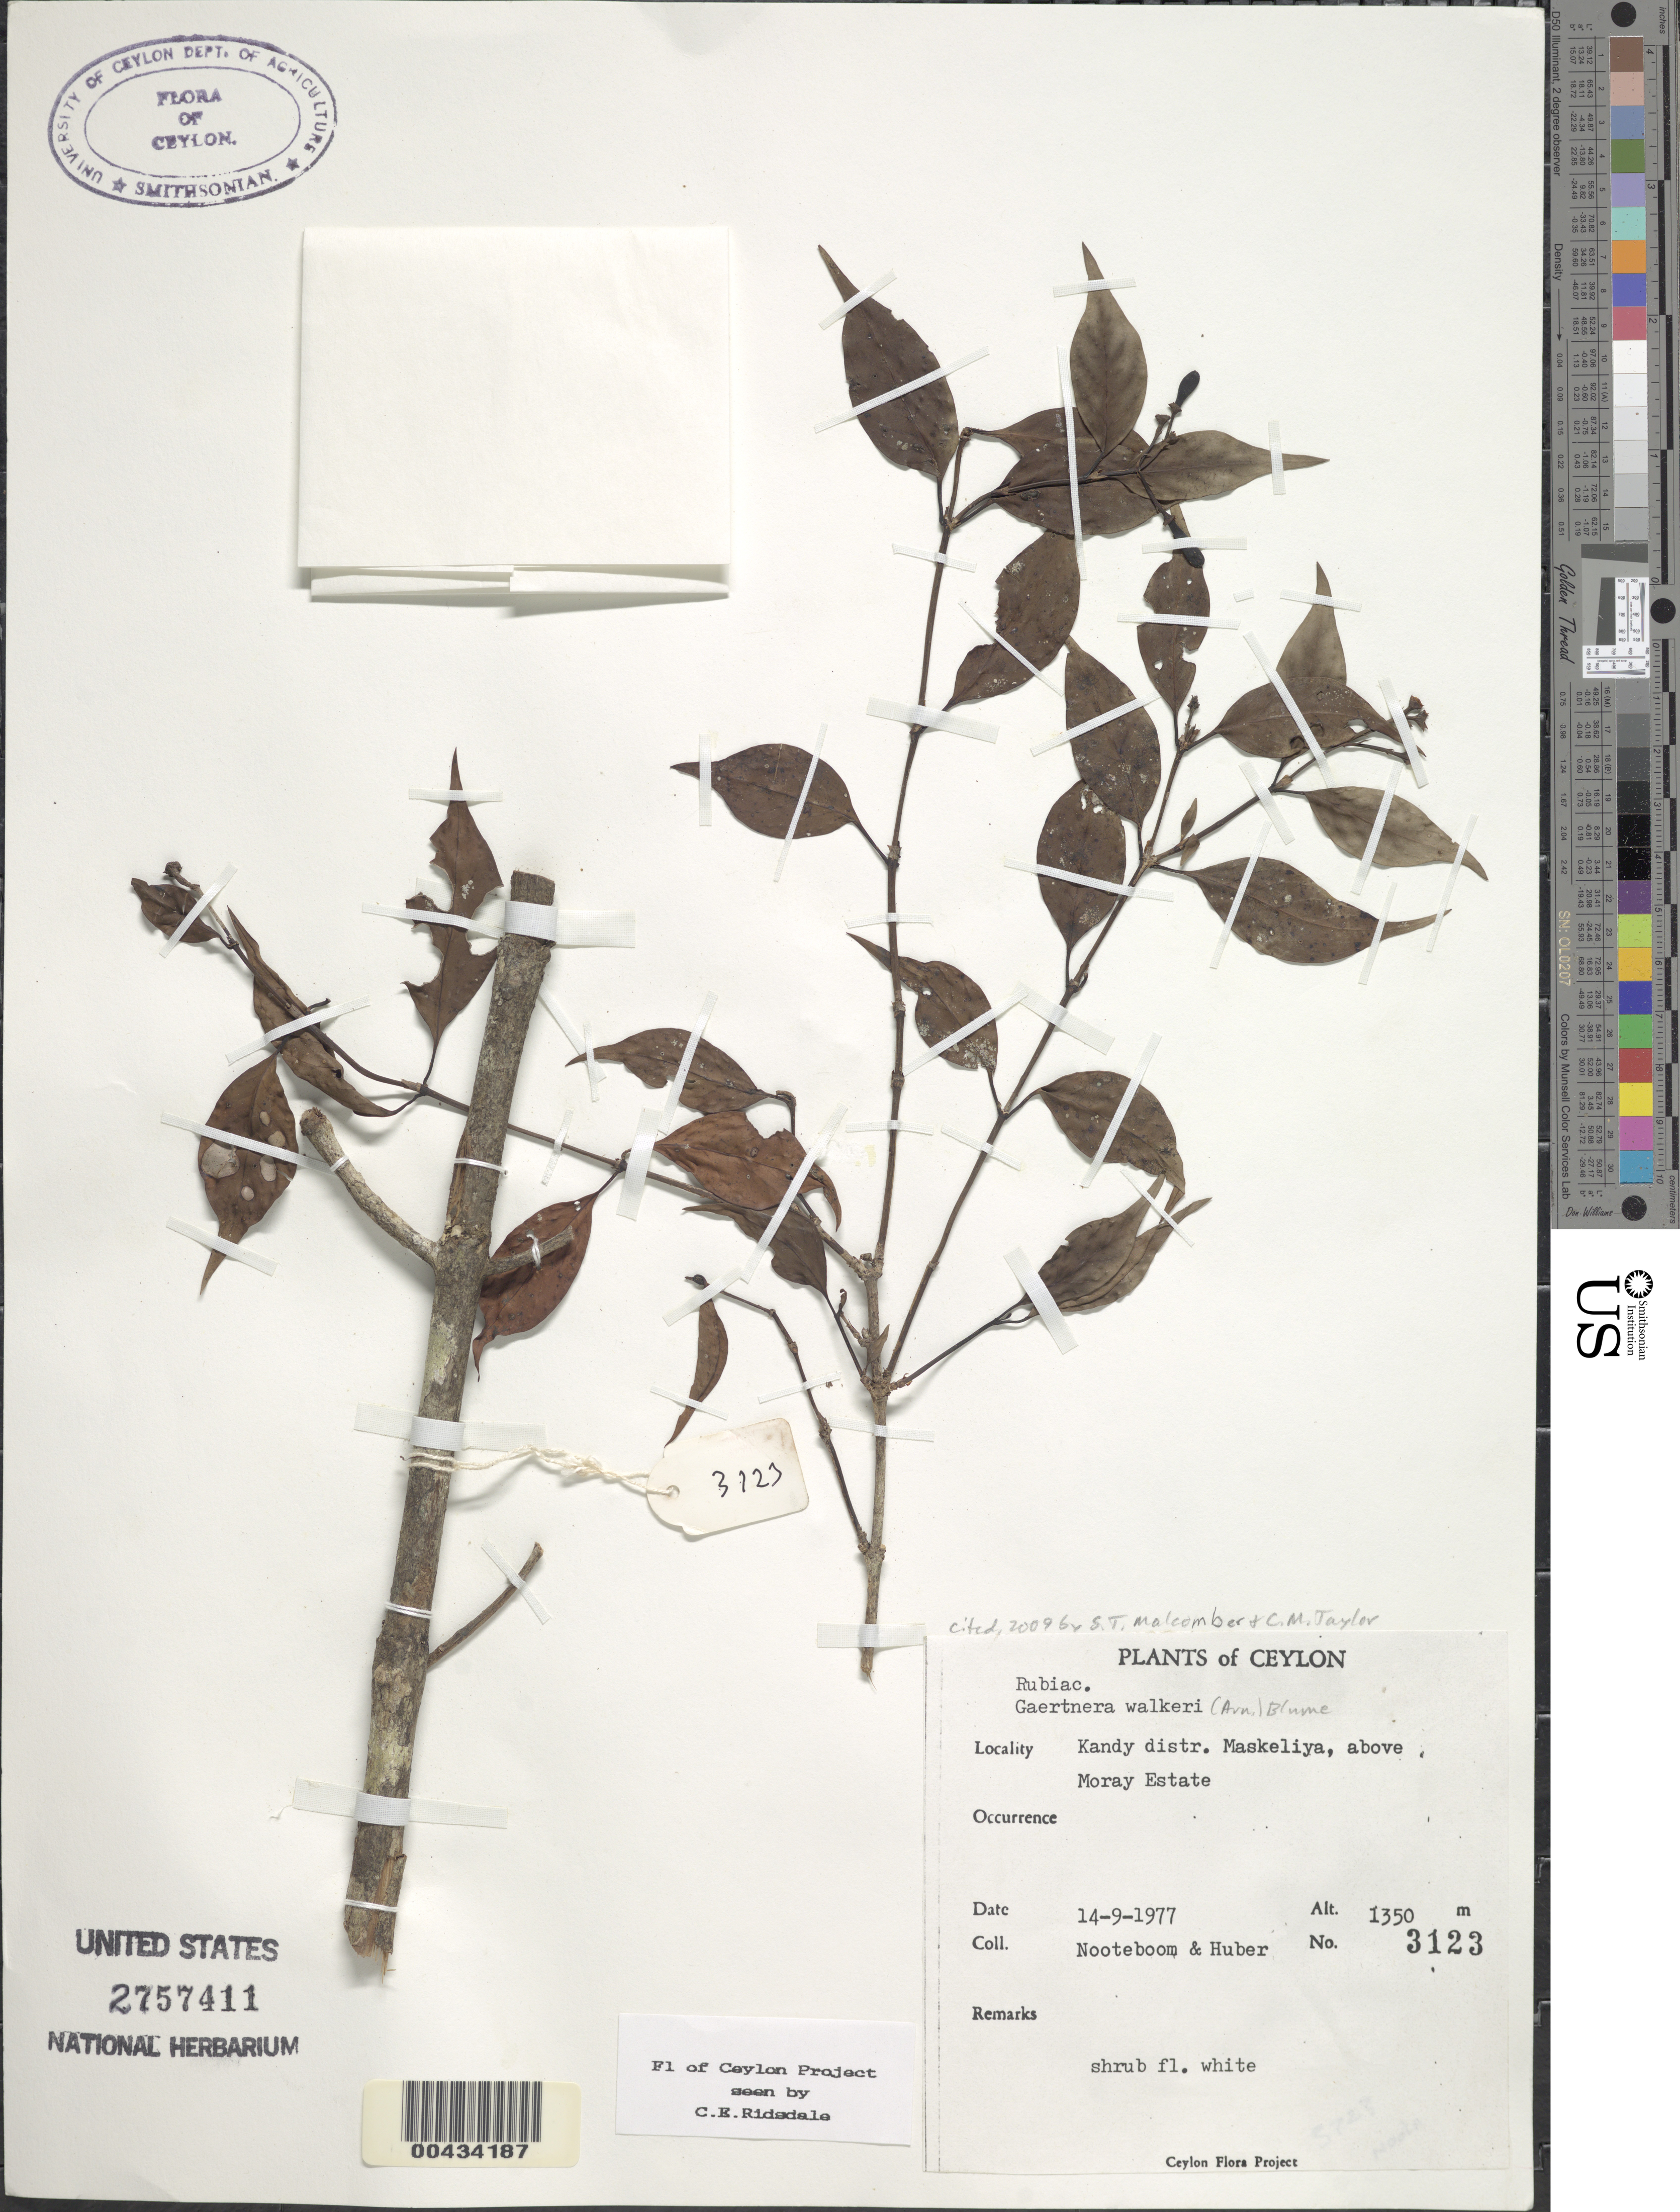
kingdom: Plantae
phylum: Tracheophyta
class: Magnoliopsida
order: Gentianales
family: Rubiaceae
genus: Gaertnera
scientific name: Gaertnera walkeri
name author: (Arn.) Blume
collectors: H. P. Nooteboom & Huber, --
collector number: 3123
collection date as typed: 14 Sep 1977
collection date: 1977-09-14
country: Sri Lanka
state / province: Central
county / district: Kandy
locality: Maskeliya, above Moray Estate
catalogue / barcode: US 2757411